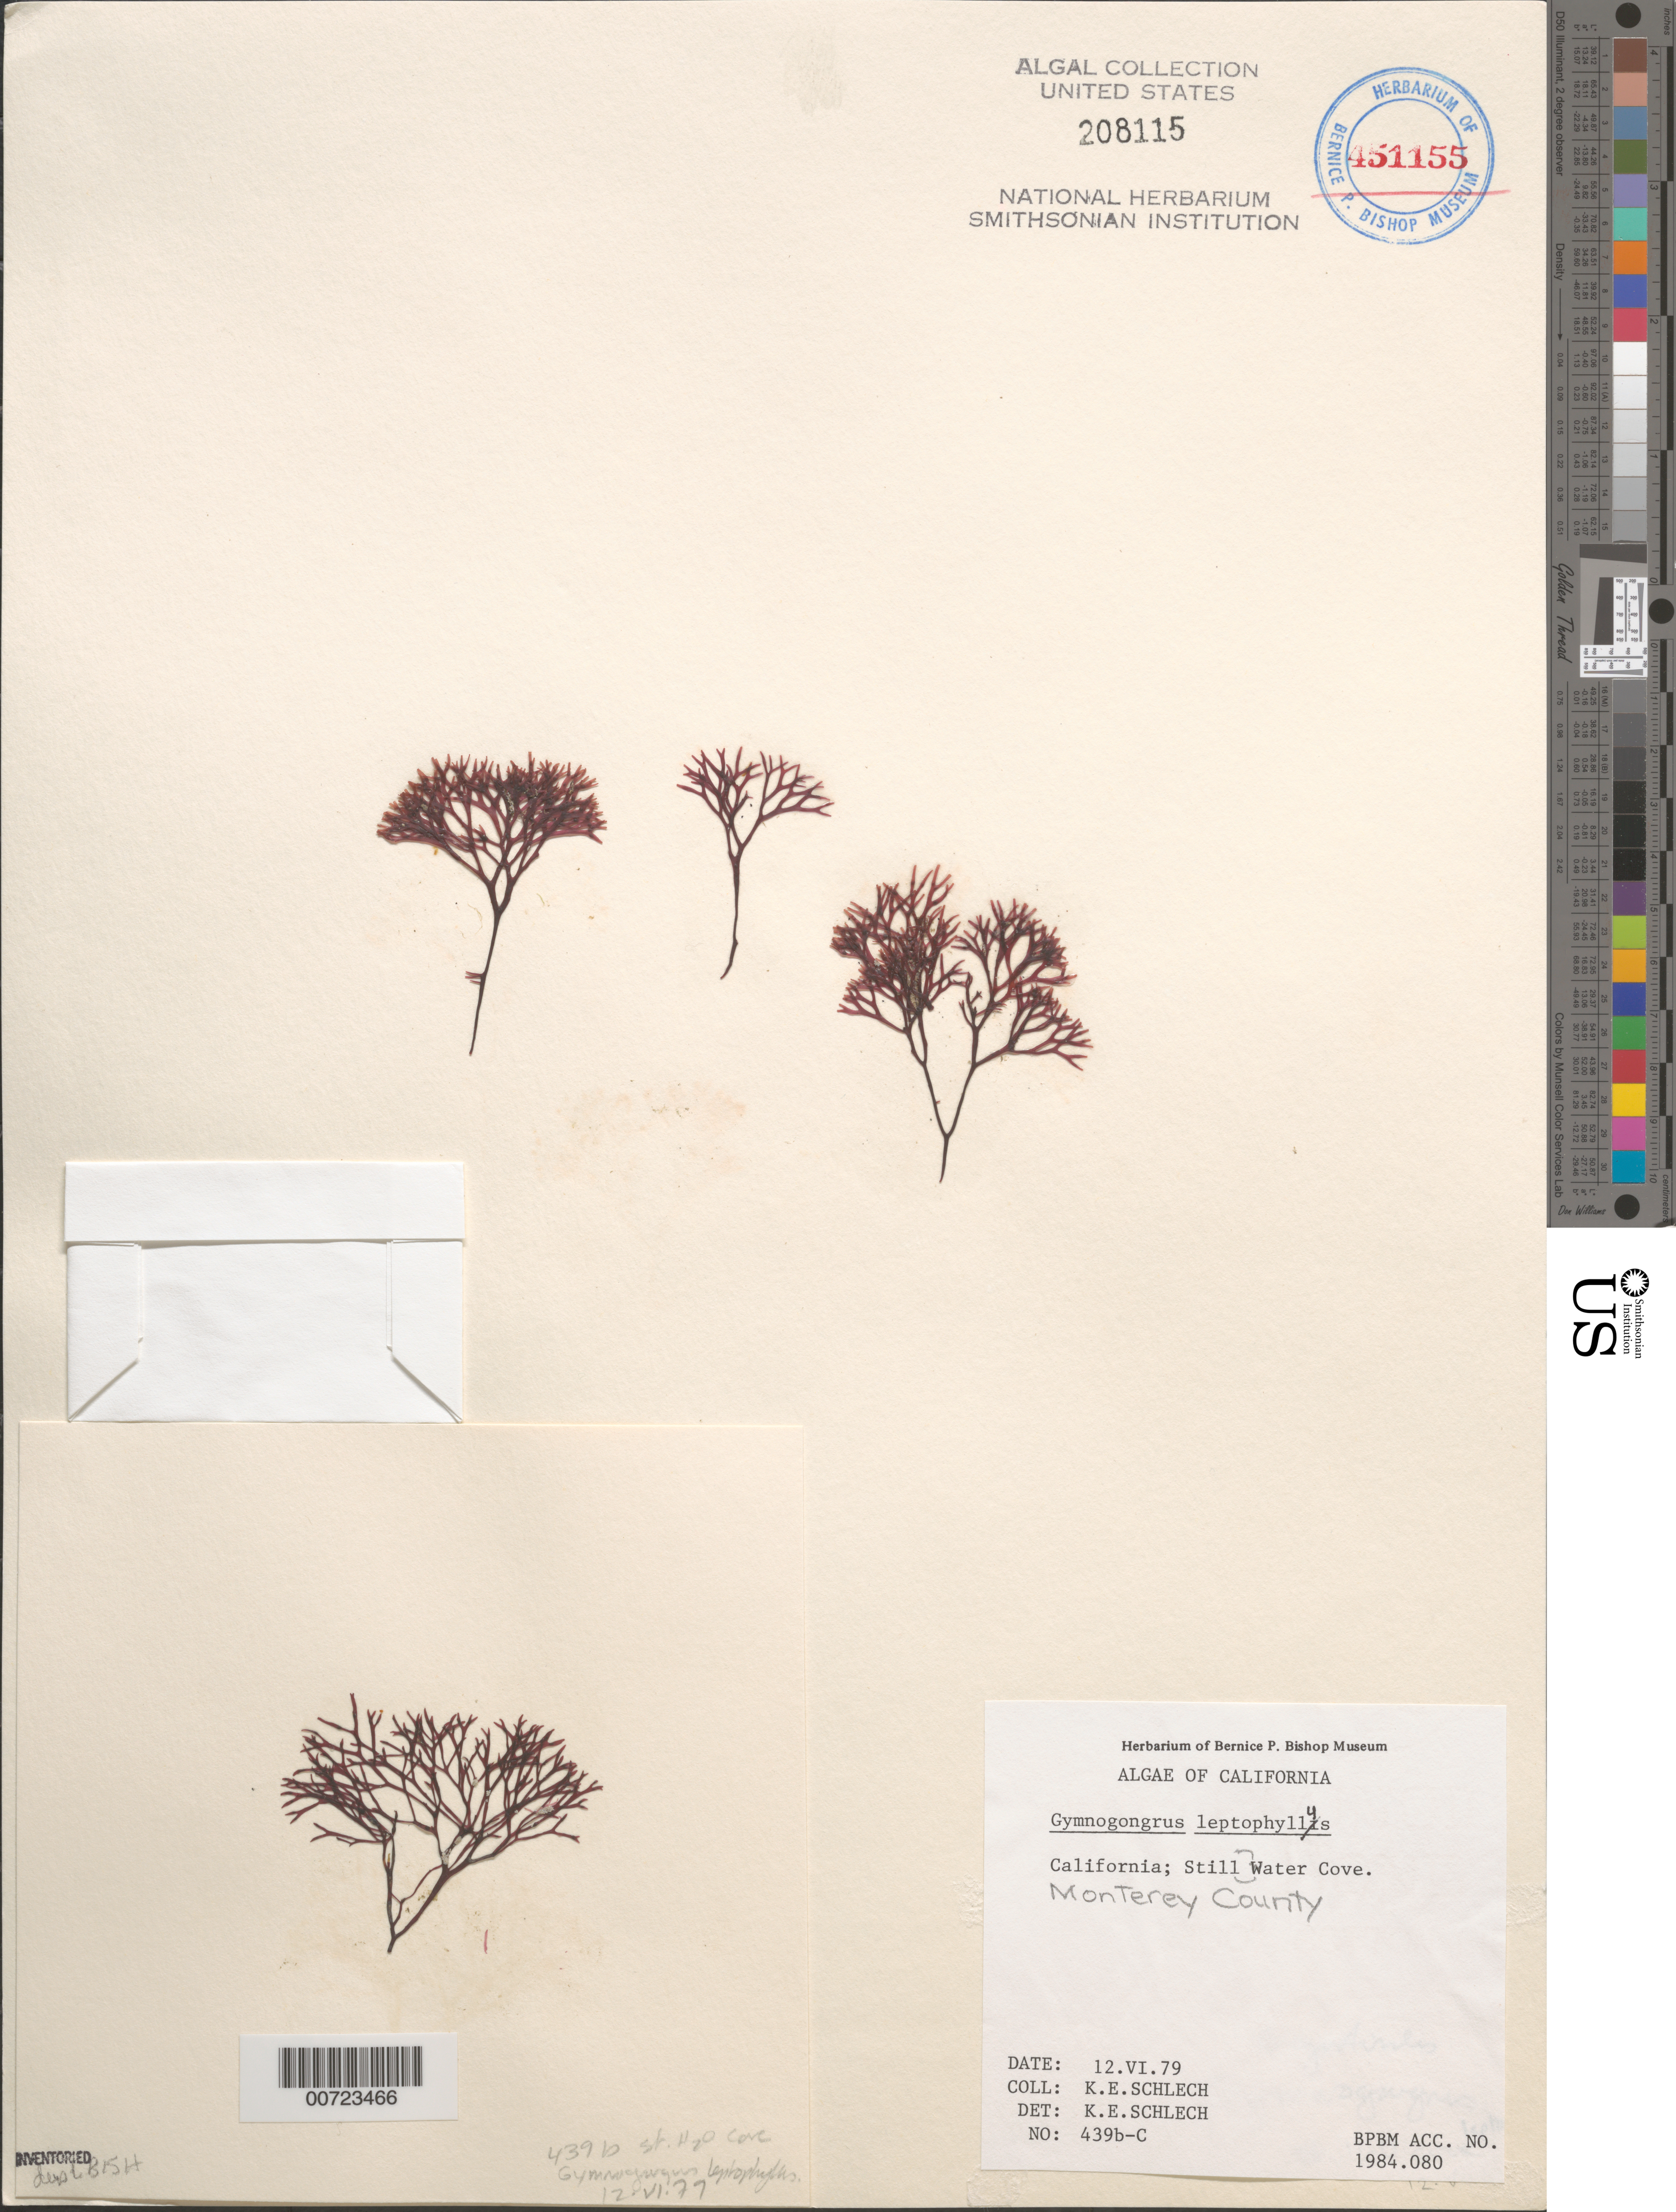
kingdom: Plantae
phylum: Rhodophyta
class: Florideophyceae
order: Gigartinales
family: Phyllophoraceae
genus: Besa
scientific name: Besa leptophylla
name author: (J. Agardh) M.S.Calderon & K.A. Miller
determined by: Algae name updating Project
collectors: K. Schlech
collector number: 439b-C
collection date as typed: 12 Jun 1979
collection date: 1979-06-12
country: United States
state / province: California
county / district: Monterey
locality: Stillwater Cove, Monterey Peninsula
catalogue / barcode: US 208115